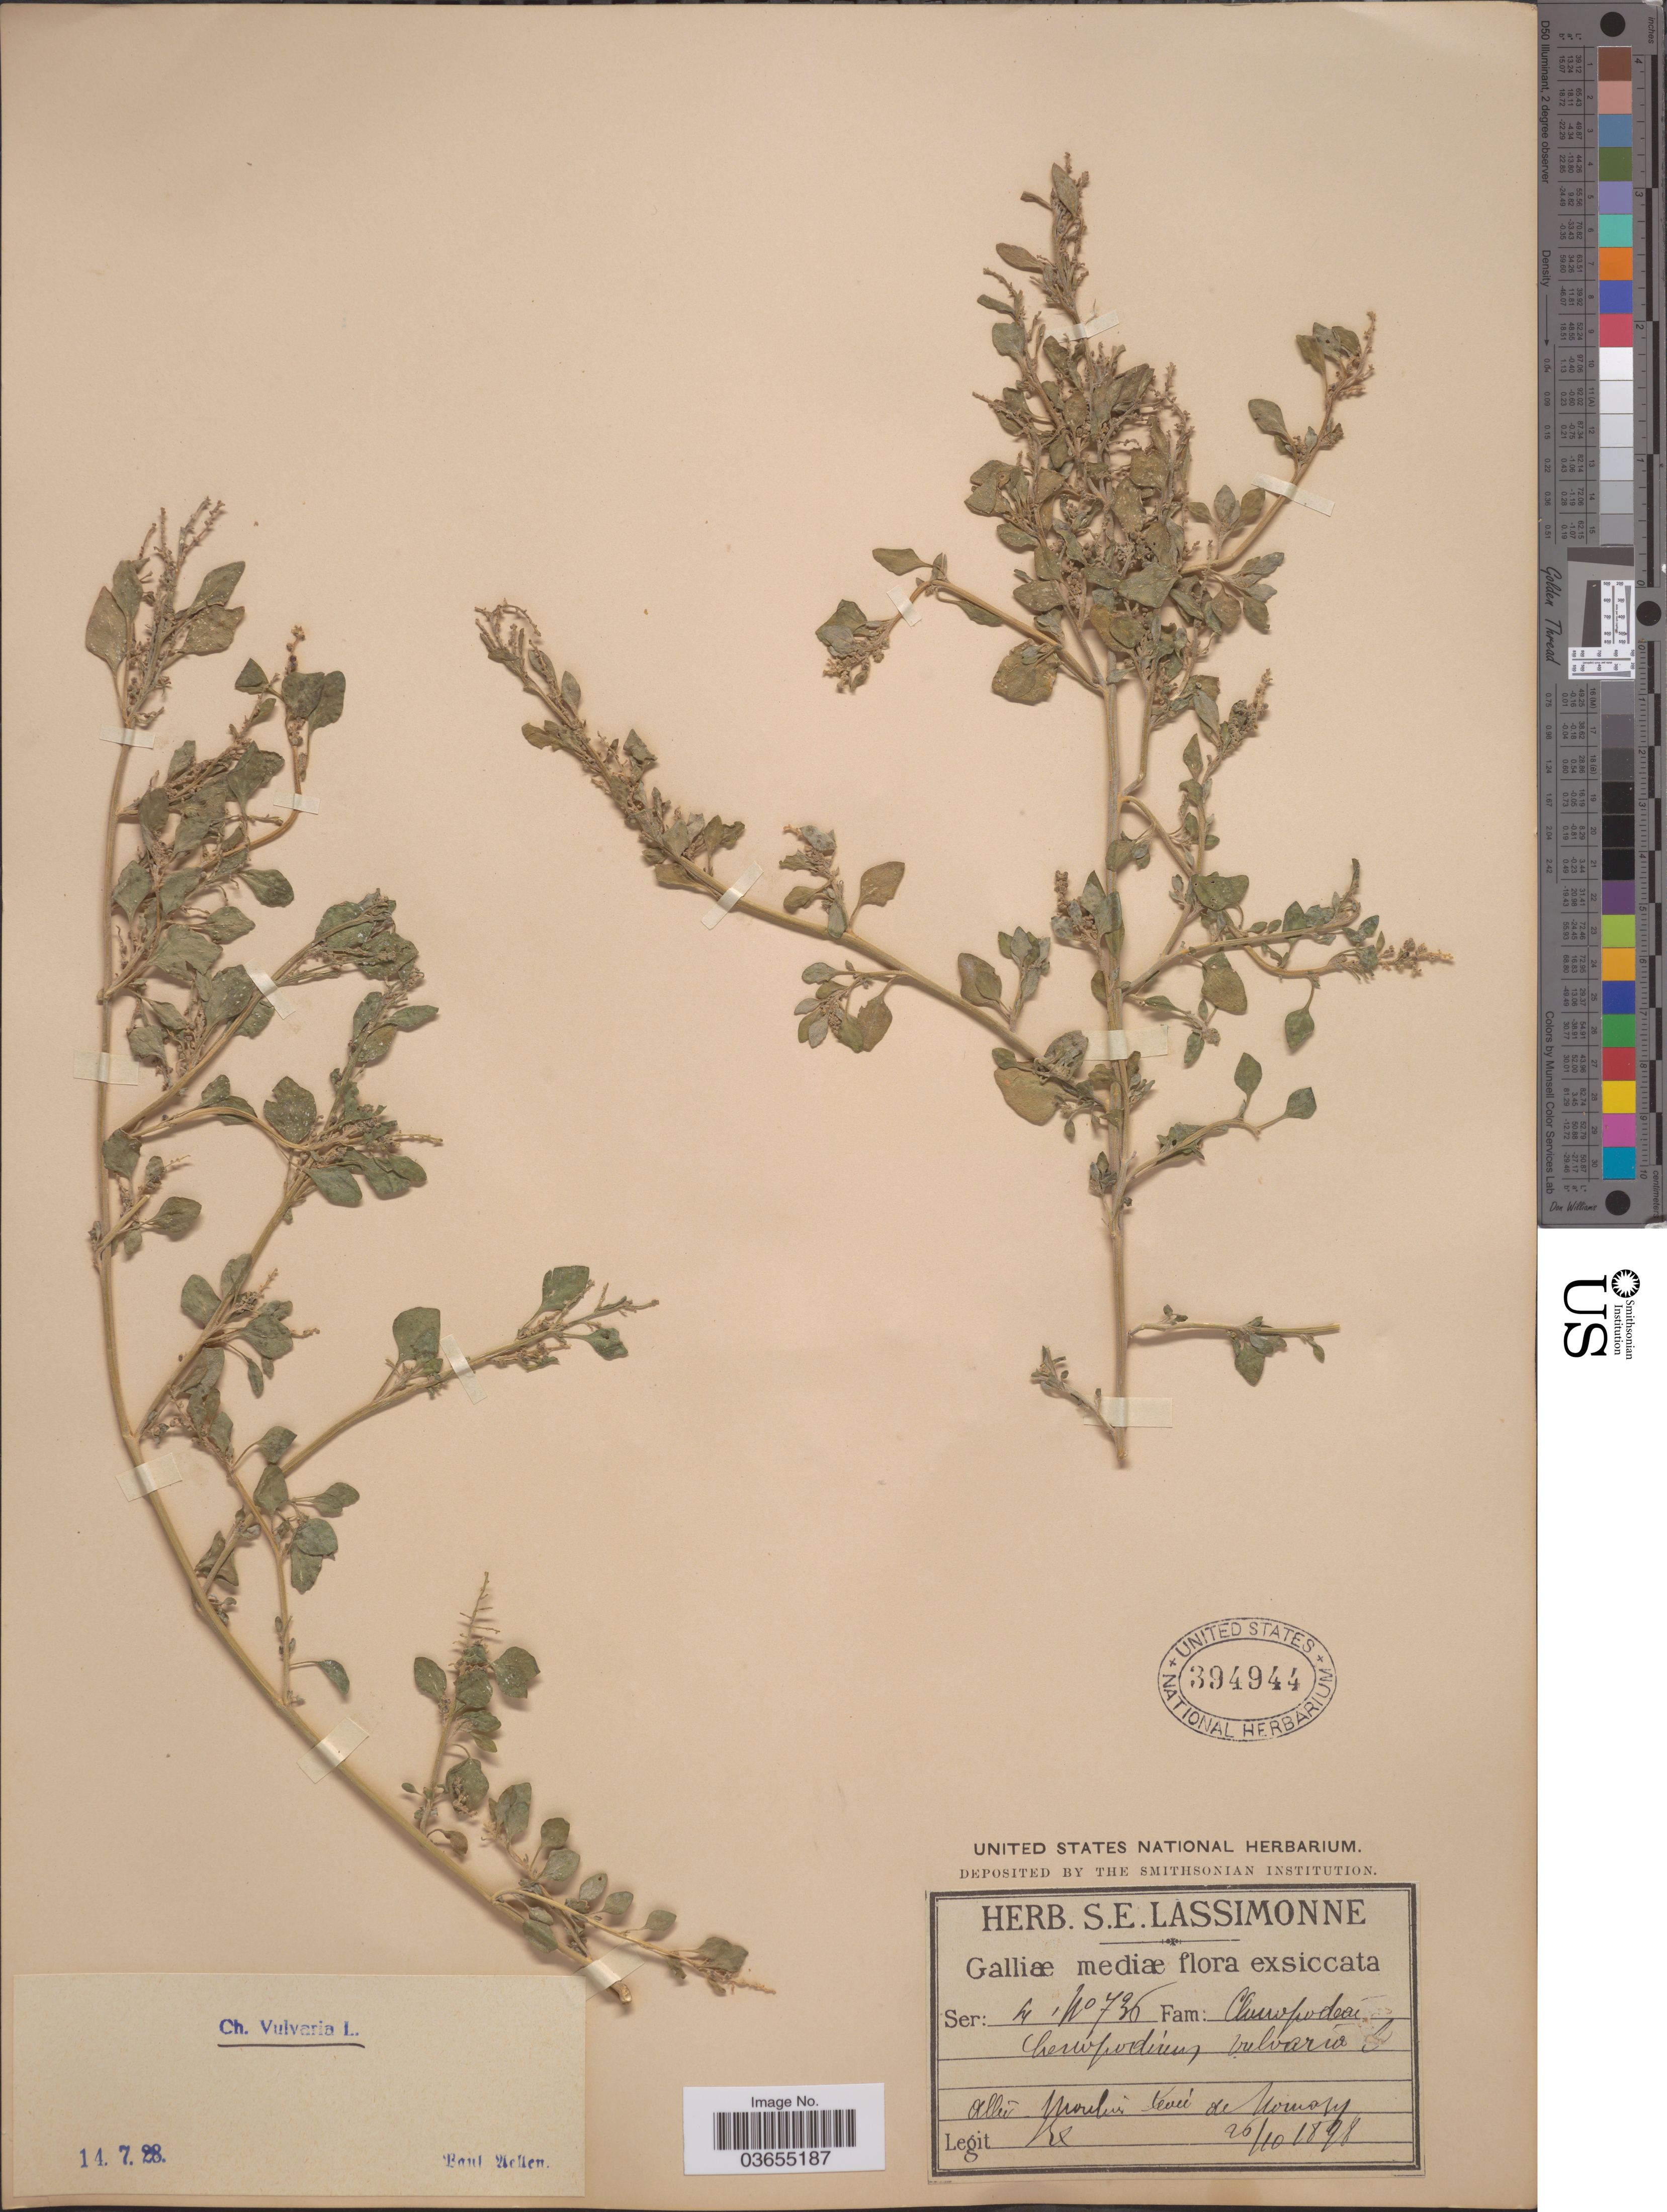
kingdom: Plantae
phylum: Tracheophyta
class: Magnoliopsida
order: Caryophyllales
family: Amaranthaceae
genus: Chenopodium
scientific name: Chenopodium vulvaria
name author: L.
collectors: S. Lassimonne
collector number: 736*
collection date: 1898-10-25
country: France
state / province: Auvergne-Rhône-Alpes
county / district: Allier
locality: Galliæ mediæ [Central France]. Allier - Moulins: Leveé de Nomazy.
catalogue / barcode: US 394944